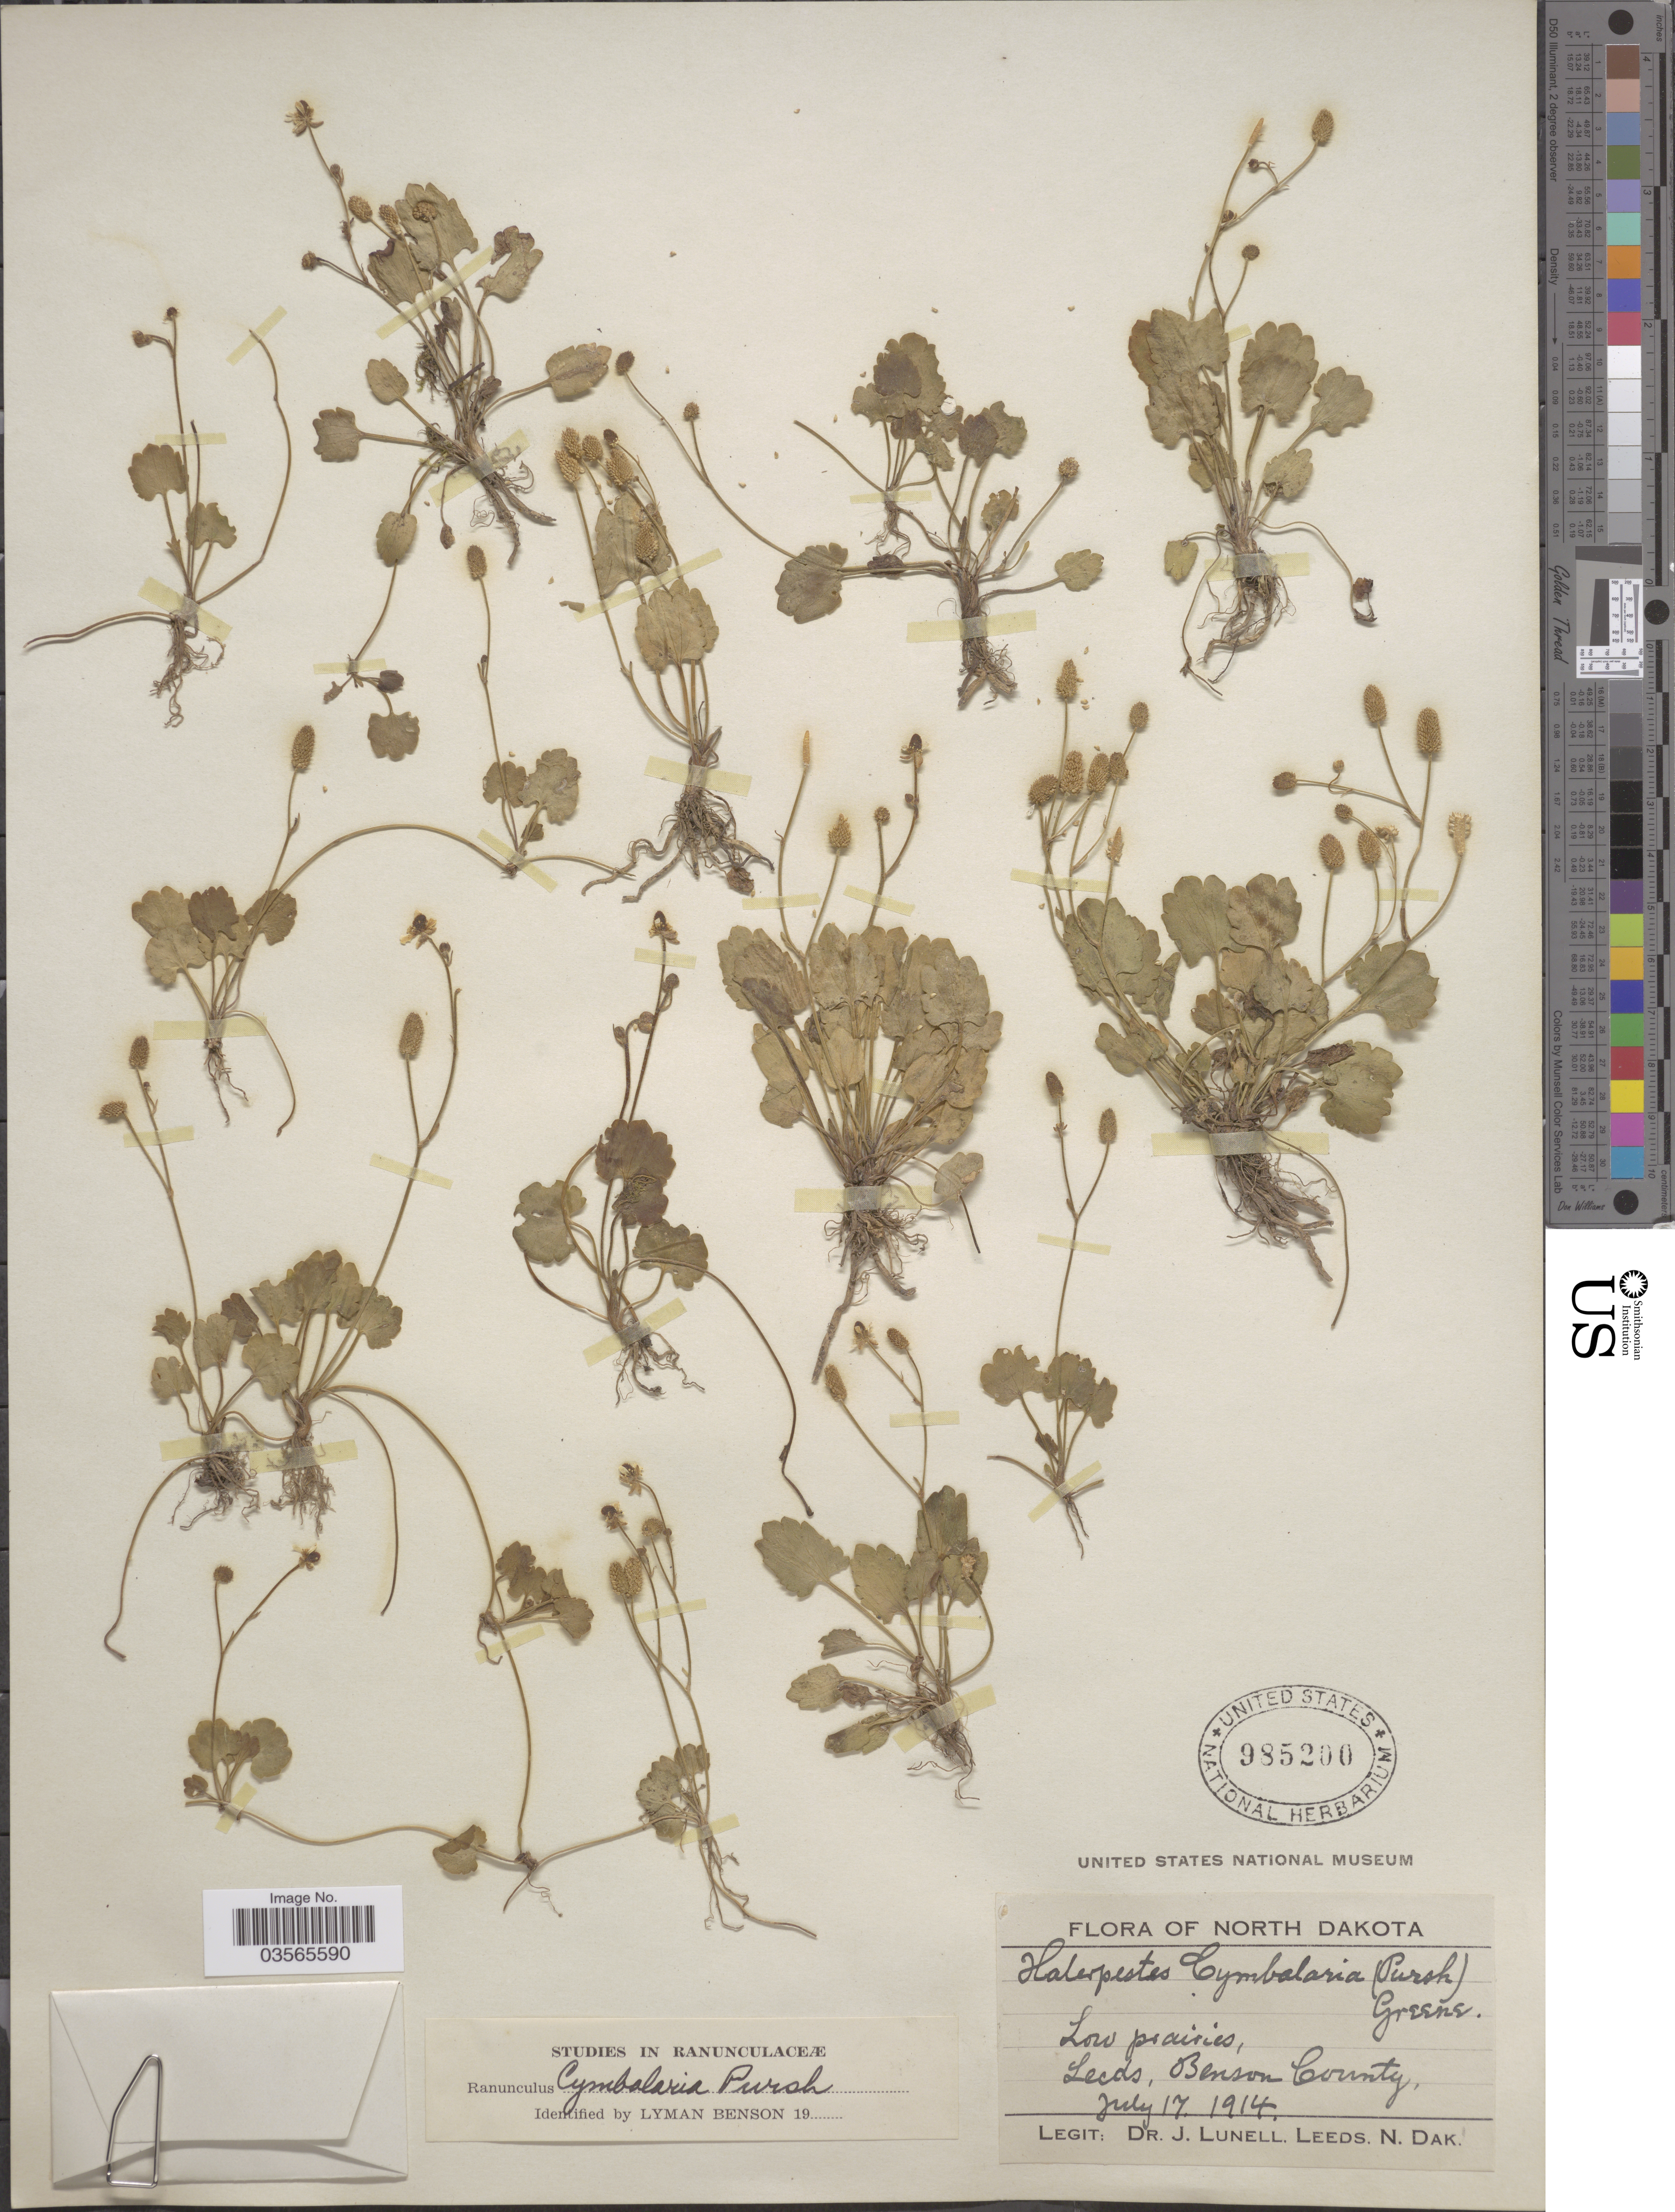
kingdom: Plantae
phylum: Tracheophyta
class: Magnoliopsida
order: Ranunculales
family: Ranunculaceae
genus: Halerpestes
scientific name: Halerpestes cymbalaria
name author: (Pursh) Greene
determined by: Strong, M. T., (US), Smithsonian Institution - National Museum of Natural History (UNITED STATES)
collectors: J. Lunell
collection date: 1914-07-17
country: United States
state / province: North Dakota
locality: Low prairies, Leeds, Benson County.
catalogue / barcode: US 985200